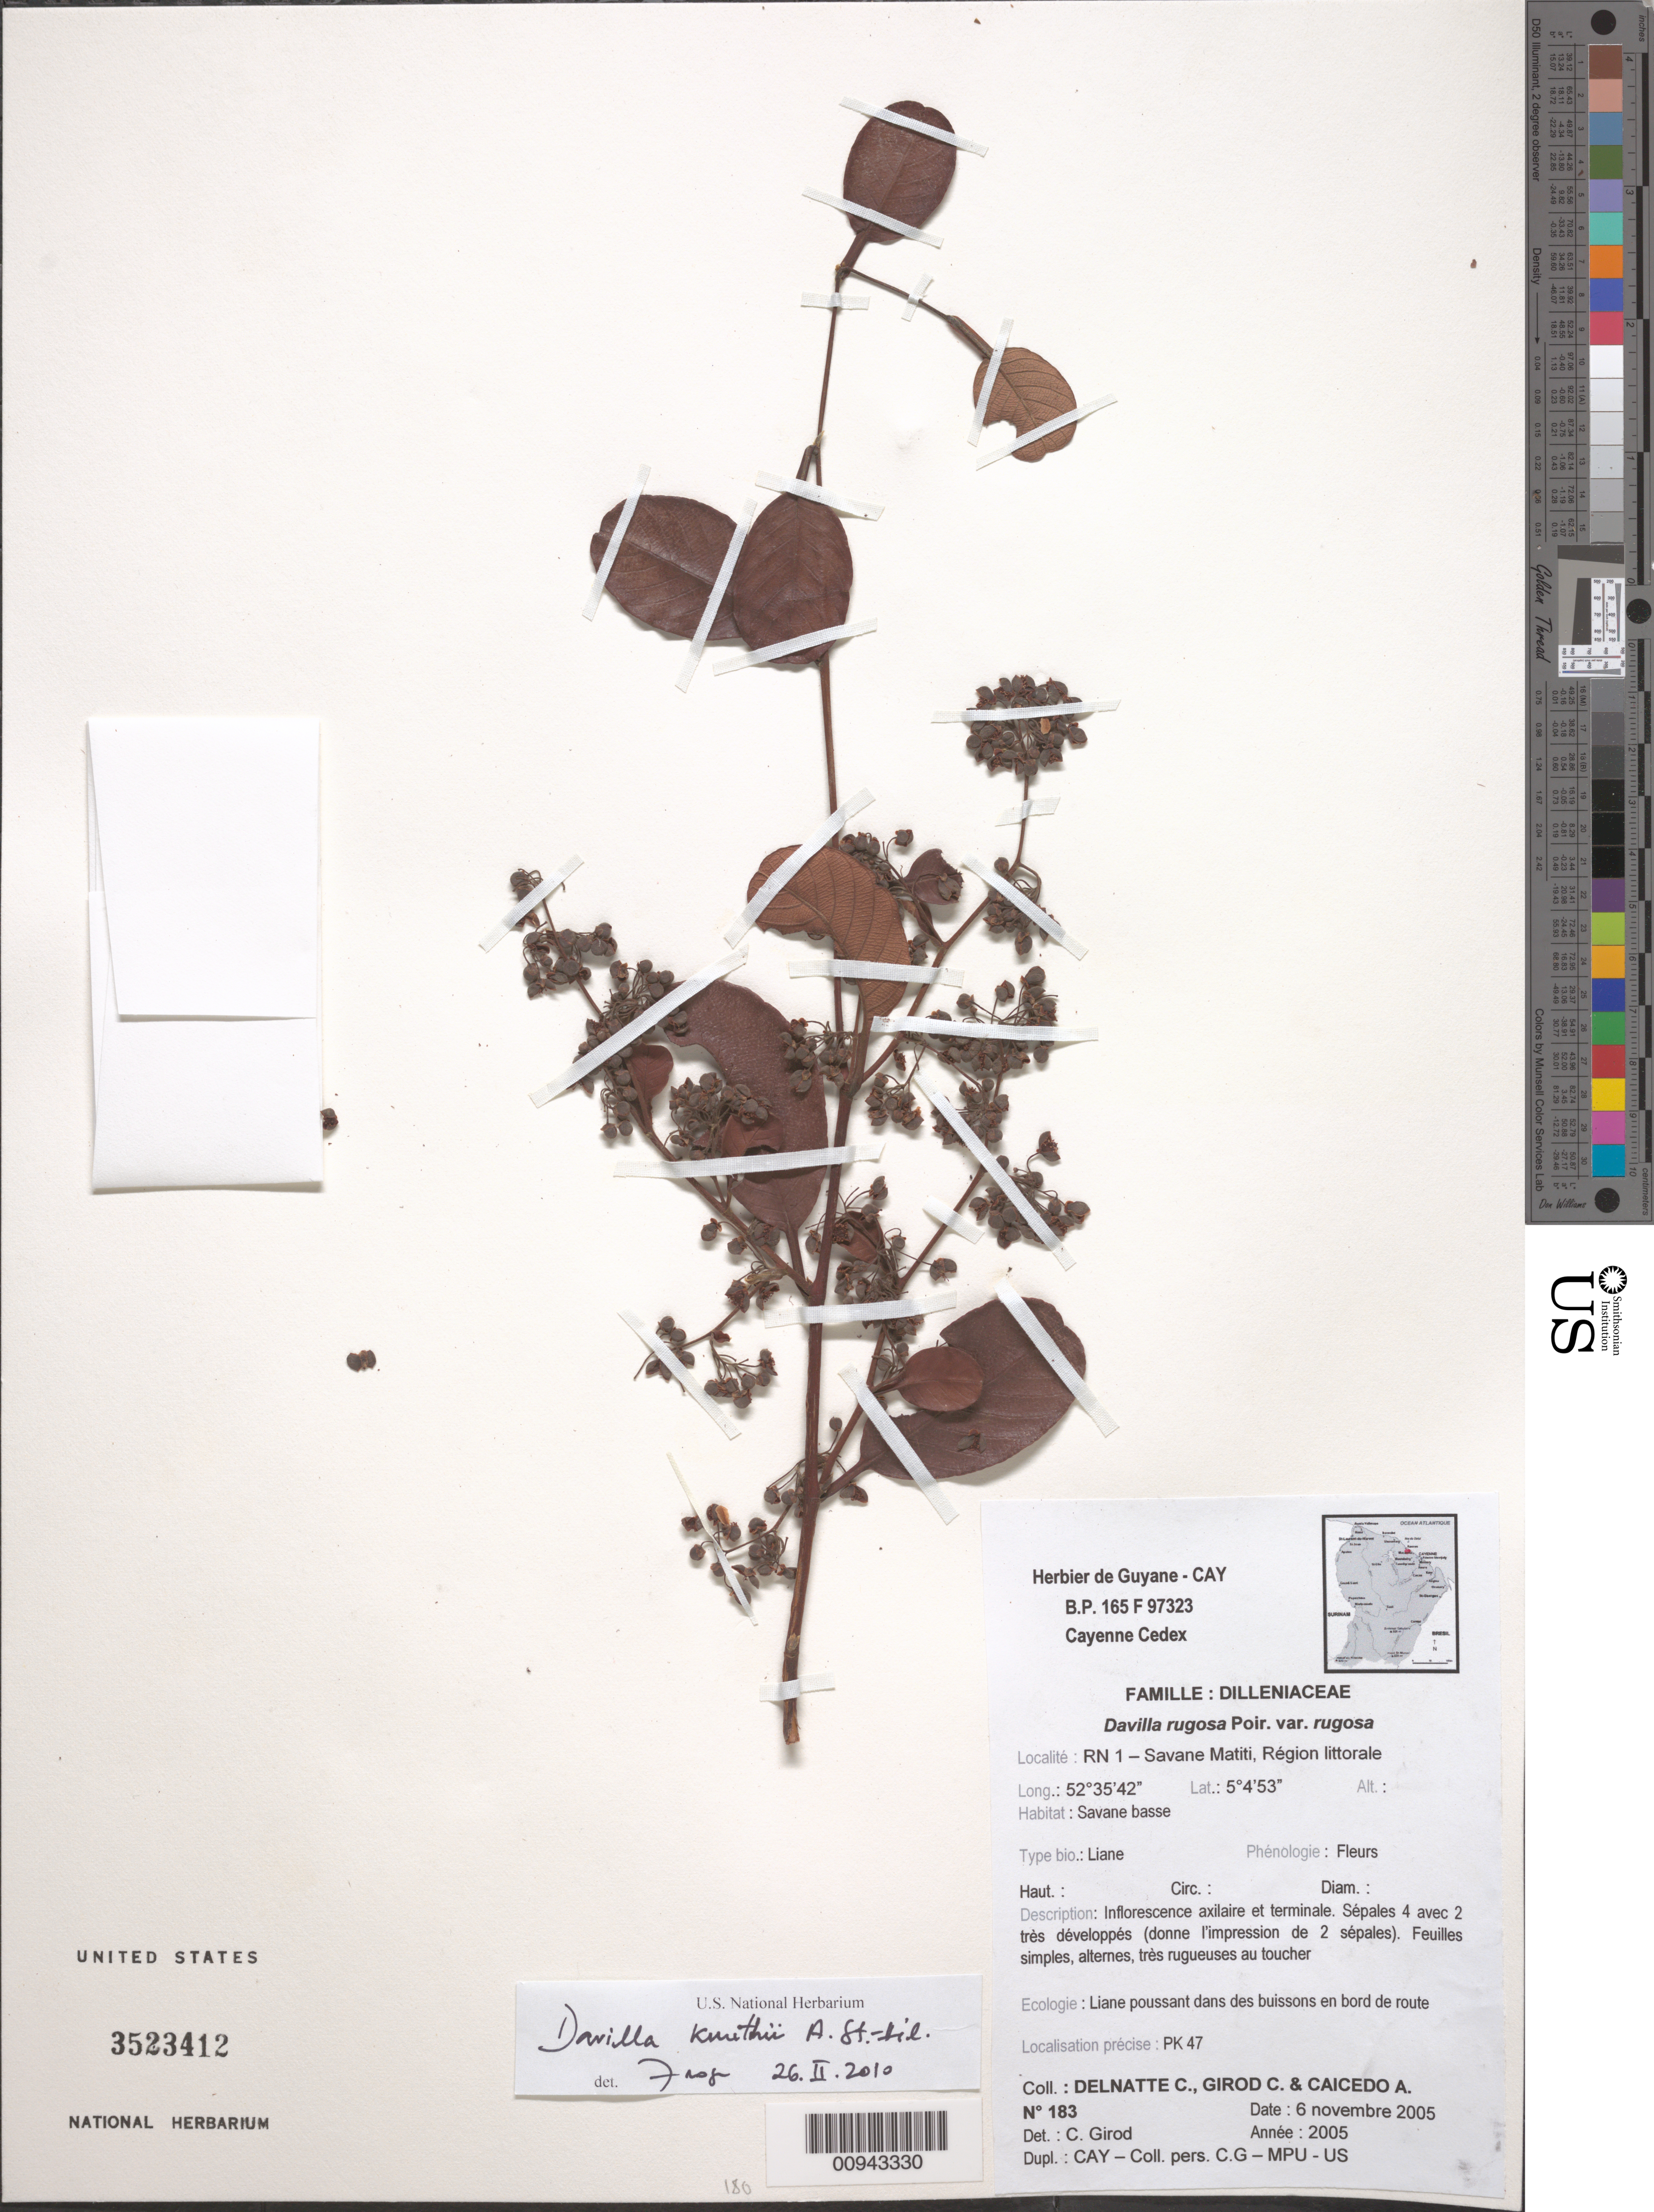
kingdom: Plantae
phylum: Tracheophyta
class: Magnoliopsida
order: Dilleniales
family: Dilleniaceae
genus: Davilla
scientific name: Davilla kunthii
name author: A. St.-Hil.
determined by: de Fraga, --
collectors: C. Delnatte, C. Girod & A. Caicedo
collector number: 183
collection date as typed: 6-Nov-05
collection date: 2005-11-06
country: French Guiana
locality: RN1 - Savane Matiti, PK 47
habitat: Region littorale. Savane basse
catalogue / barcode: US 3523412